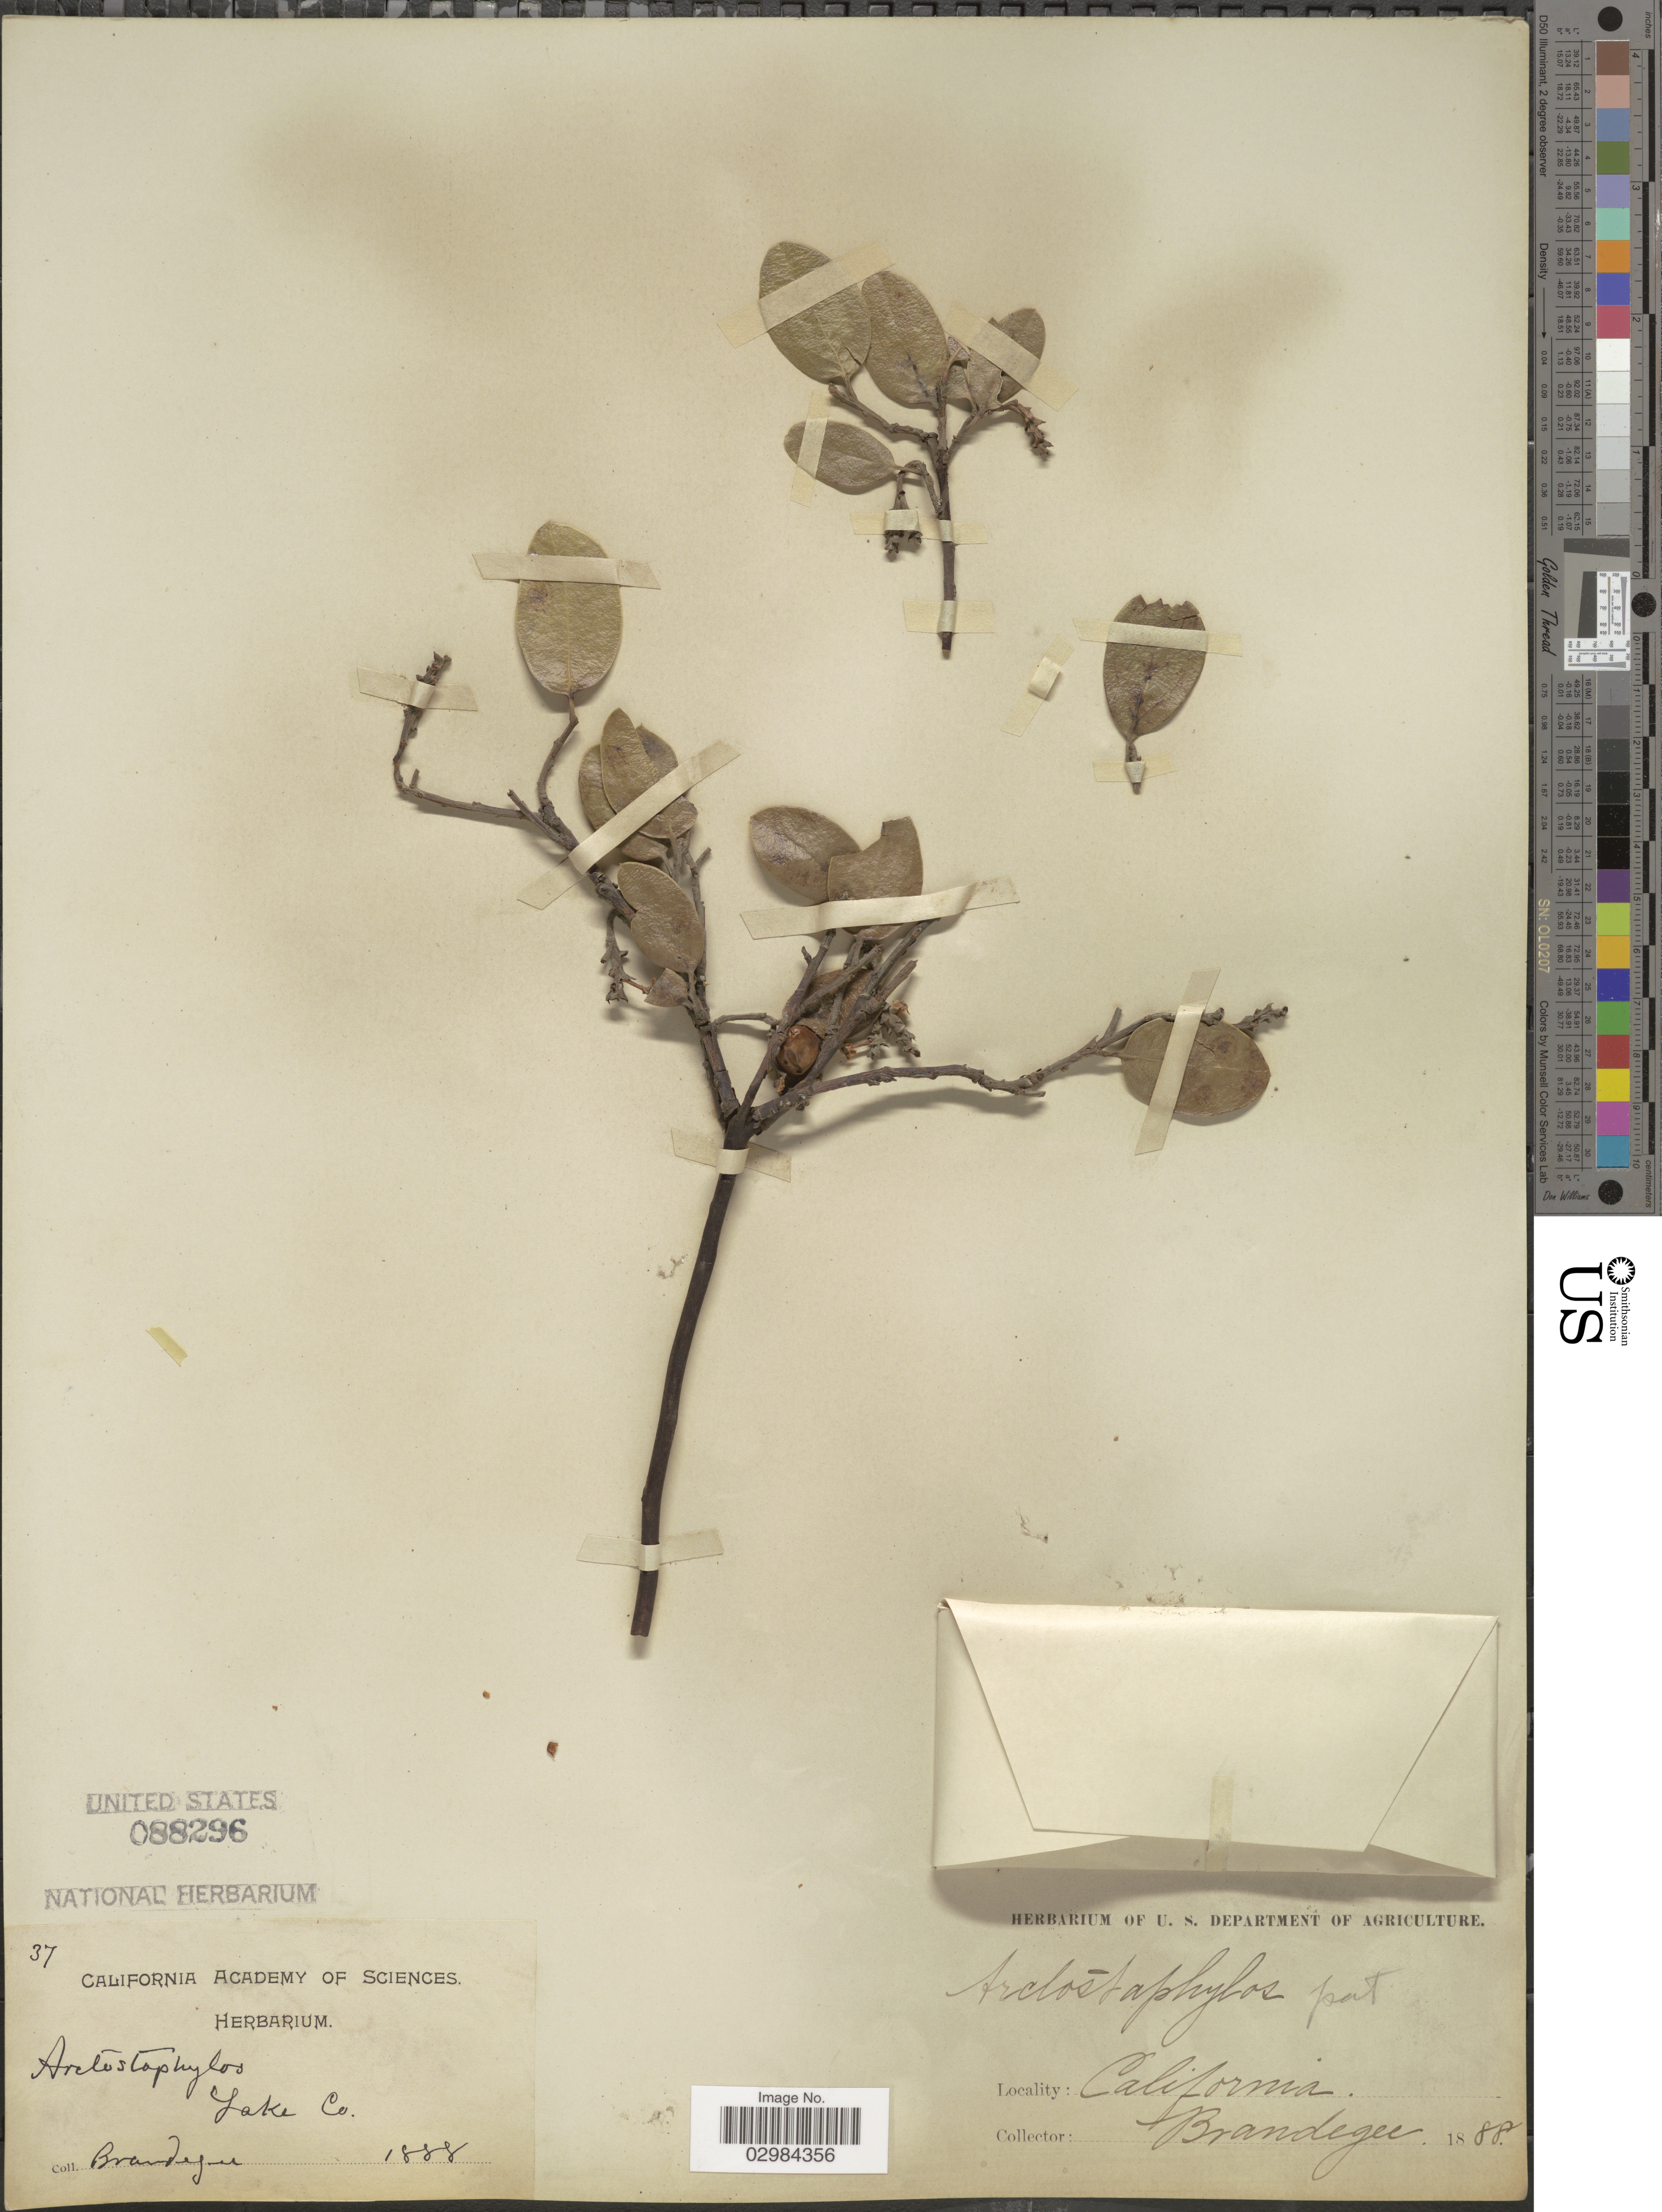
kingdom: Plantae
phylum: Tracheophyta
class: Magnoliopsida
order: Ericales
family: Ericaceae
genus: Arctostaphylos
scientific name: Arctostaphylos patula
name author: Greene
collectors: -- Brandegee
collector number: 37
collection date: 1888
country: United States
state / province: California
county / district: Lake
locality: Lake Co.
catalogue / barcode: US 88296